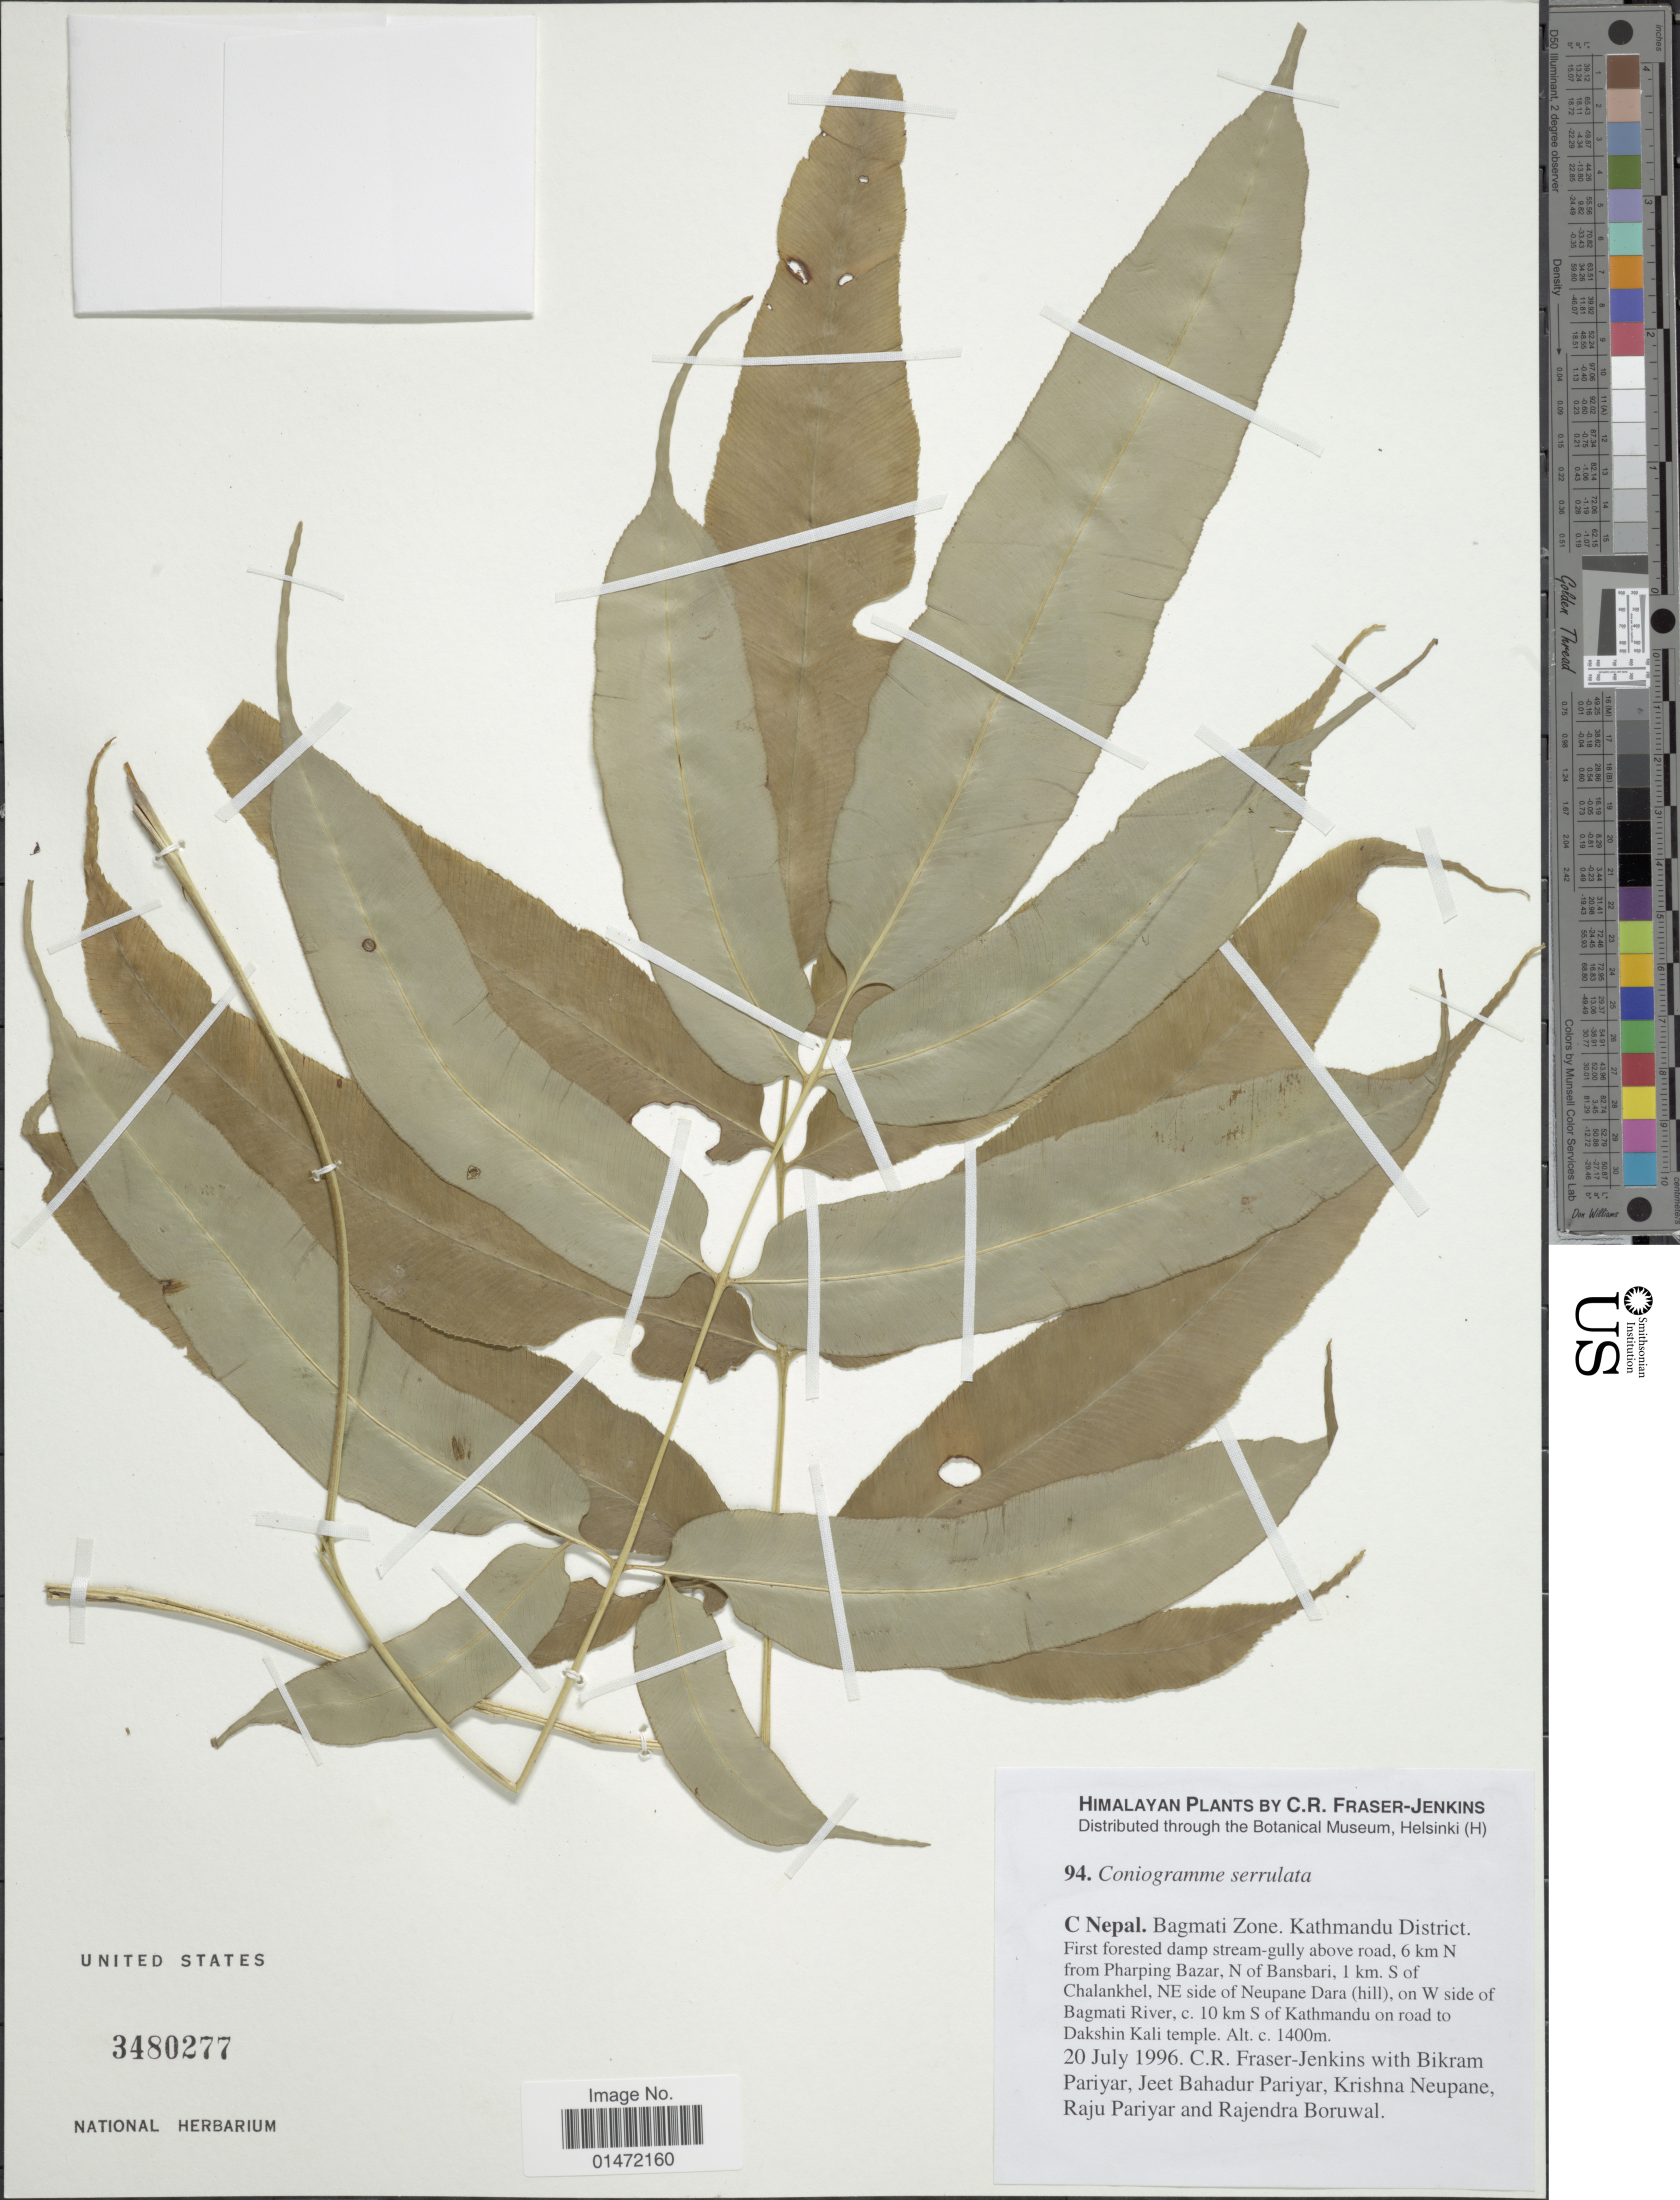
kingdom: Plantae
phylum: Tracheophyta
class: Polypodiopsida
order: Polypodiales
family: Pteridaceae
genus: Coniogramme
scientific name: Coniogramme serra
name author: Fée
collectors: C. R. Fraser-Jenkins, B. Pariyar, J. Pariyar, K. Neupane & et al.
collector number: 94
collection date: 1996-07-20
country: Nepal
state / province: Bagmati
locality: C Nepal. Bagmati Zone. Kathmandu District. First forested damp stream-gully above road, 6 km N from Pharping Bazar, N of Bansbari, 1 km. S of Chalankhel, NE side of Neupane Dara (hill), on W side of Bagmati River, c. 10 km S of Kathmandu on road to Dakshin Kali temple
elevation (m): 1400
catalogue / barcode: US 3480277